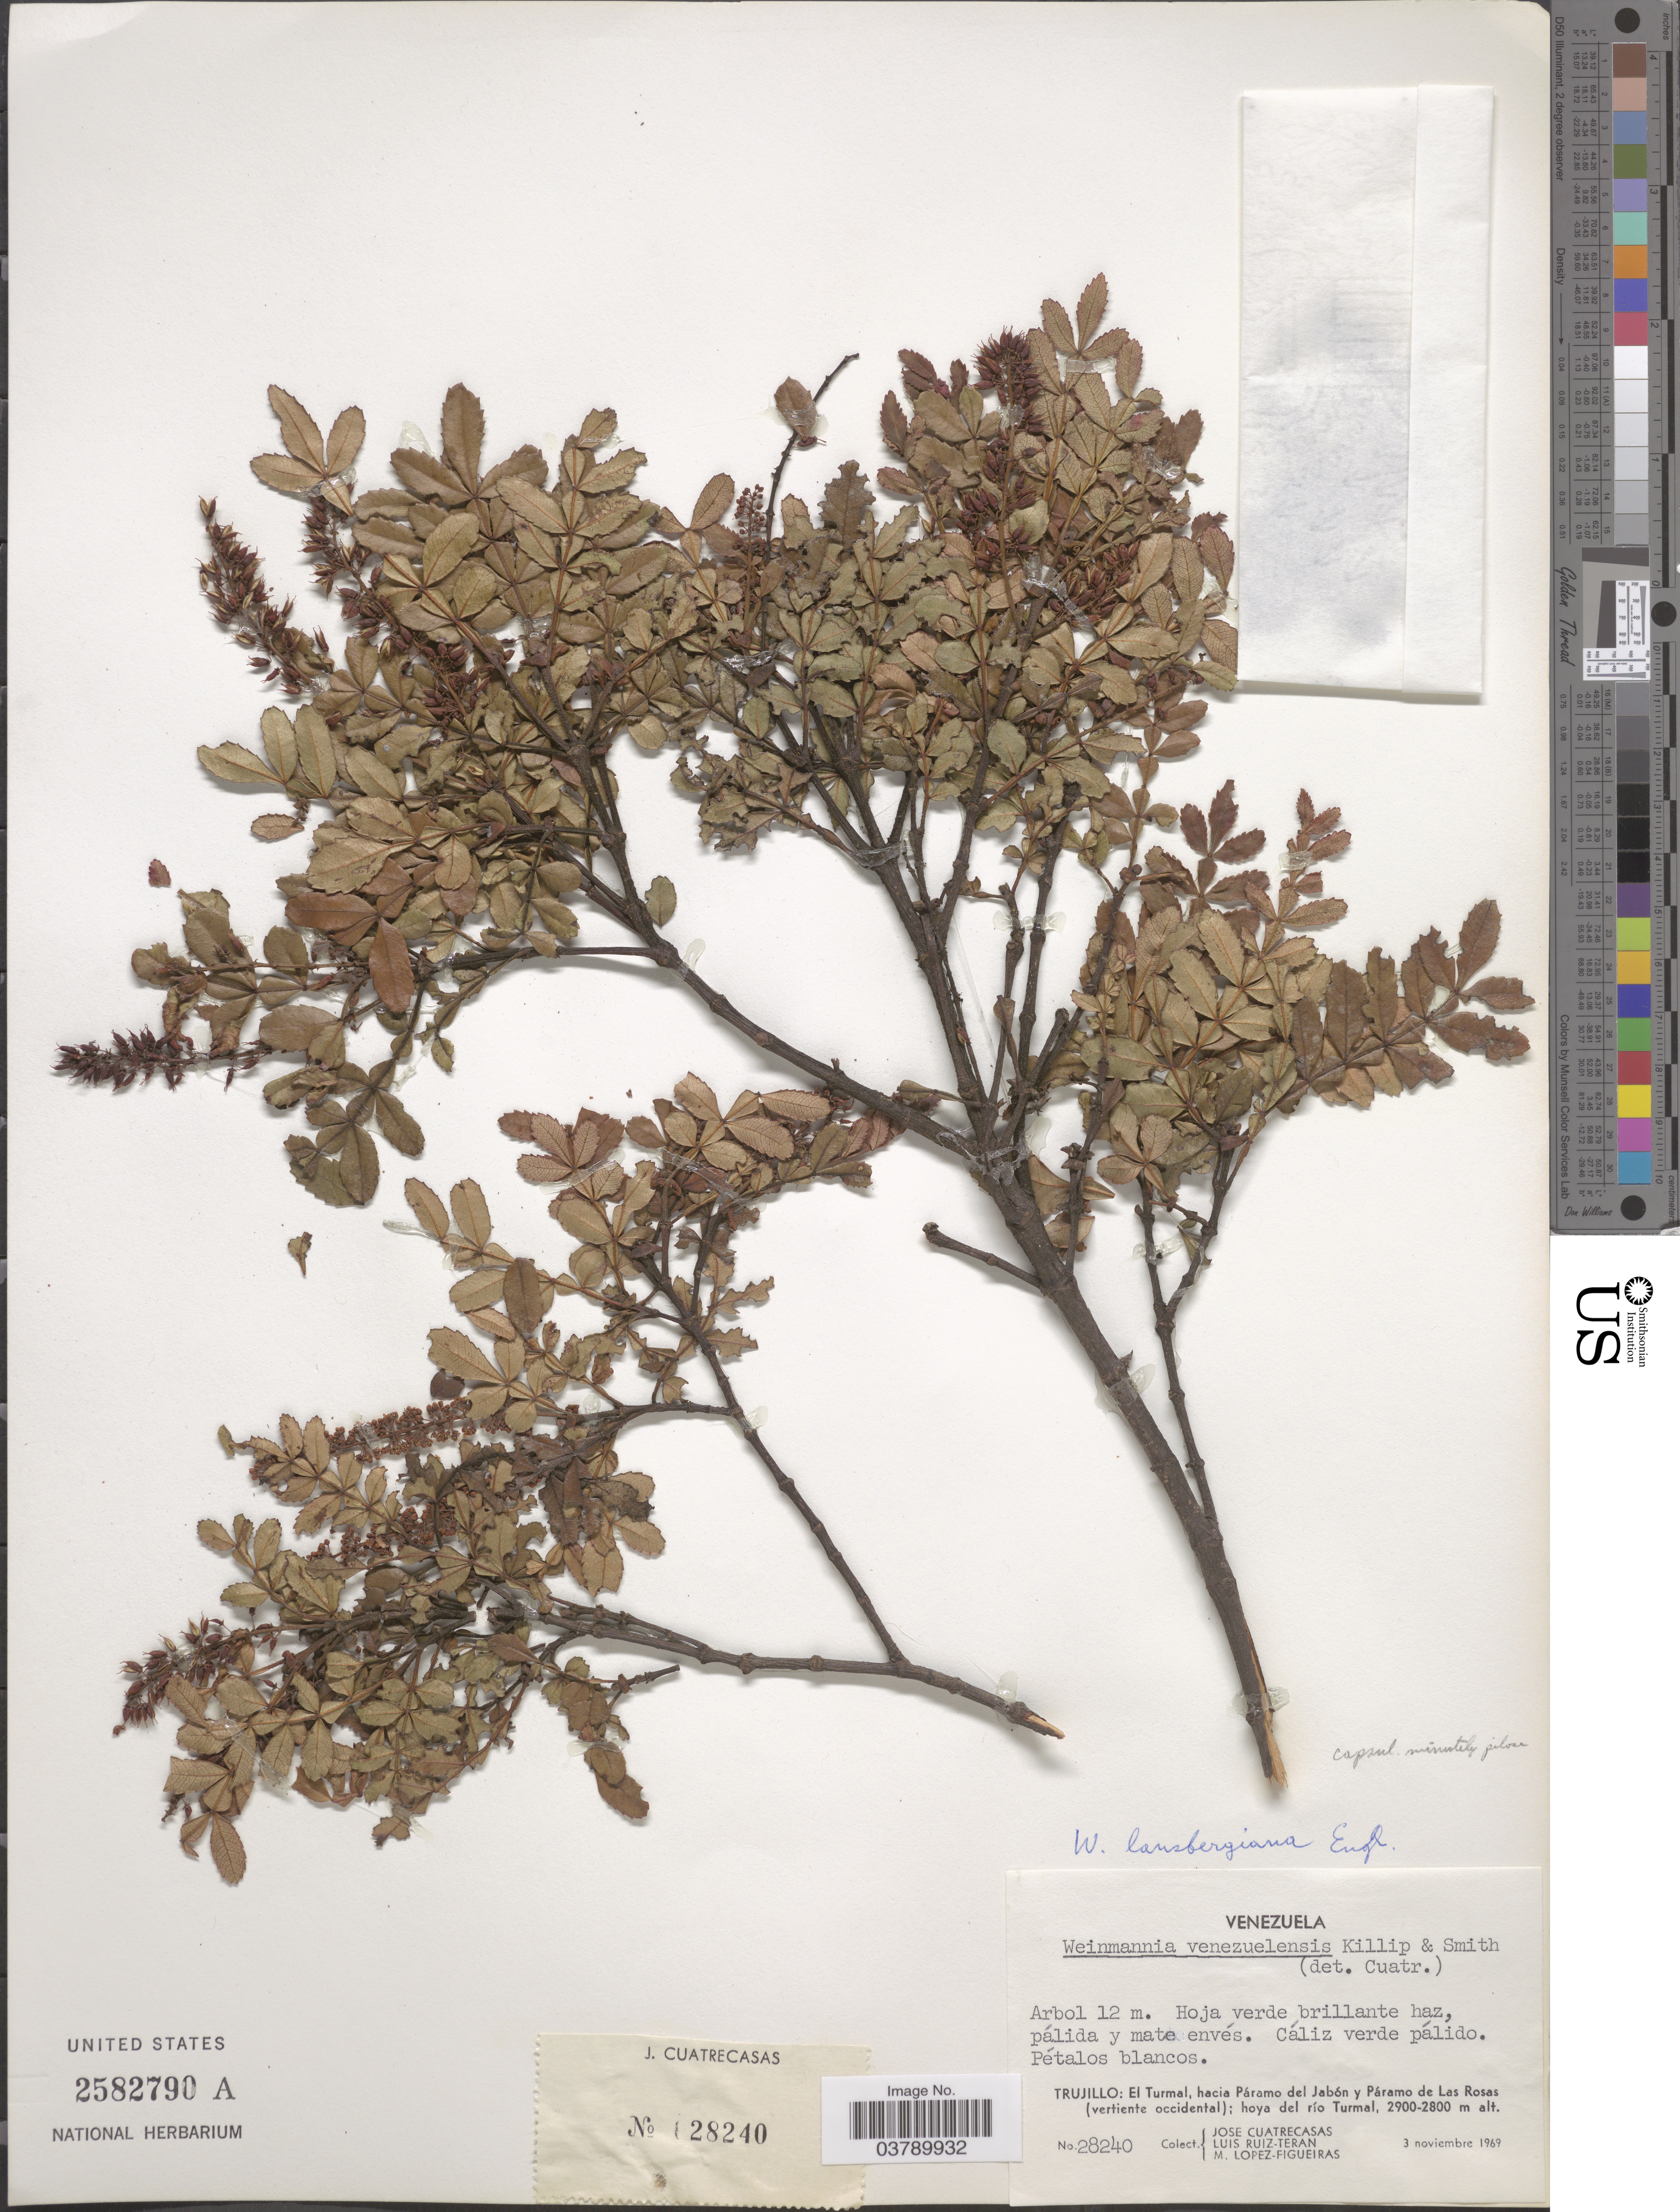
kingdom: Plantae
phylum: Tracheophyta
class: Magnoliopsida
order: Oxalidales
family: Cunoniaceae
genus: Weinmannia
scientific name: Weinmannia venezuelensis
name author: Killip & A.C. Sm.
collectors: J. Cuatrecasas, L. Teran & M. López Figueiras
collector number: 28240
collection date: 1969-11-03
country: Venezuela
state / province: Trujillo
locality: El Turmal, hacia Páramo del Jabón y Páramo de Las Rosas (vertiente occidental); hoya del río Turmal.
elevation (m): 2800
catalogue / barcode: US 2582790A